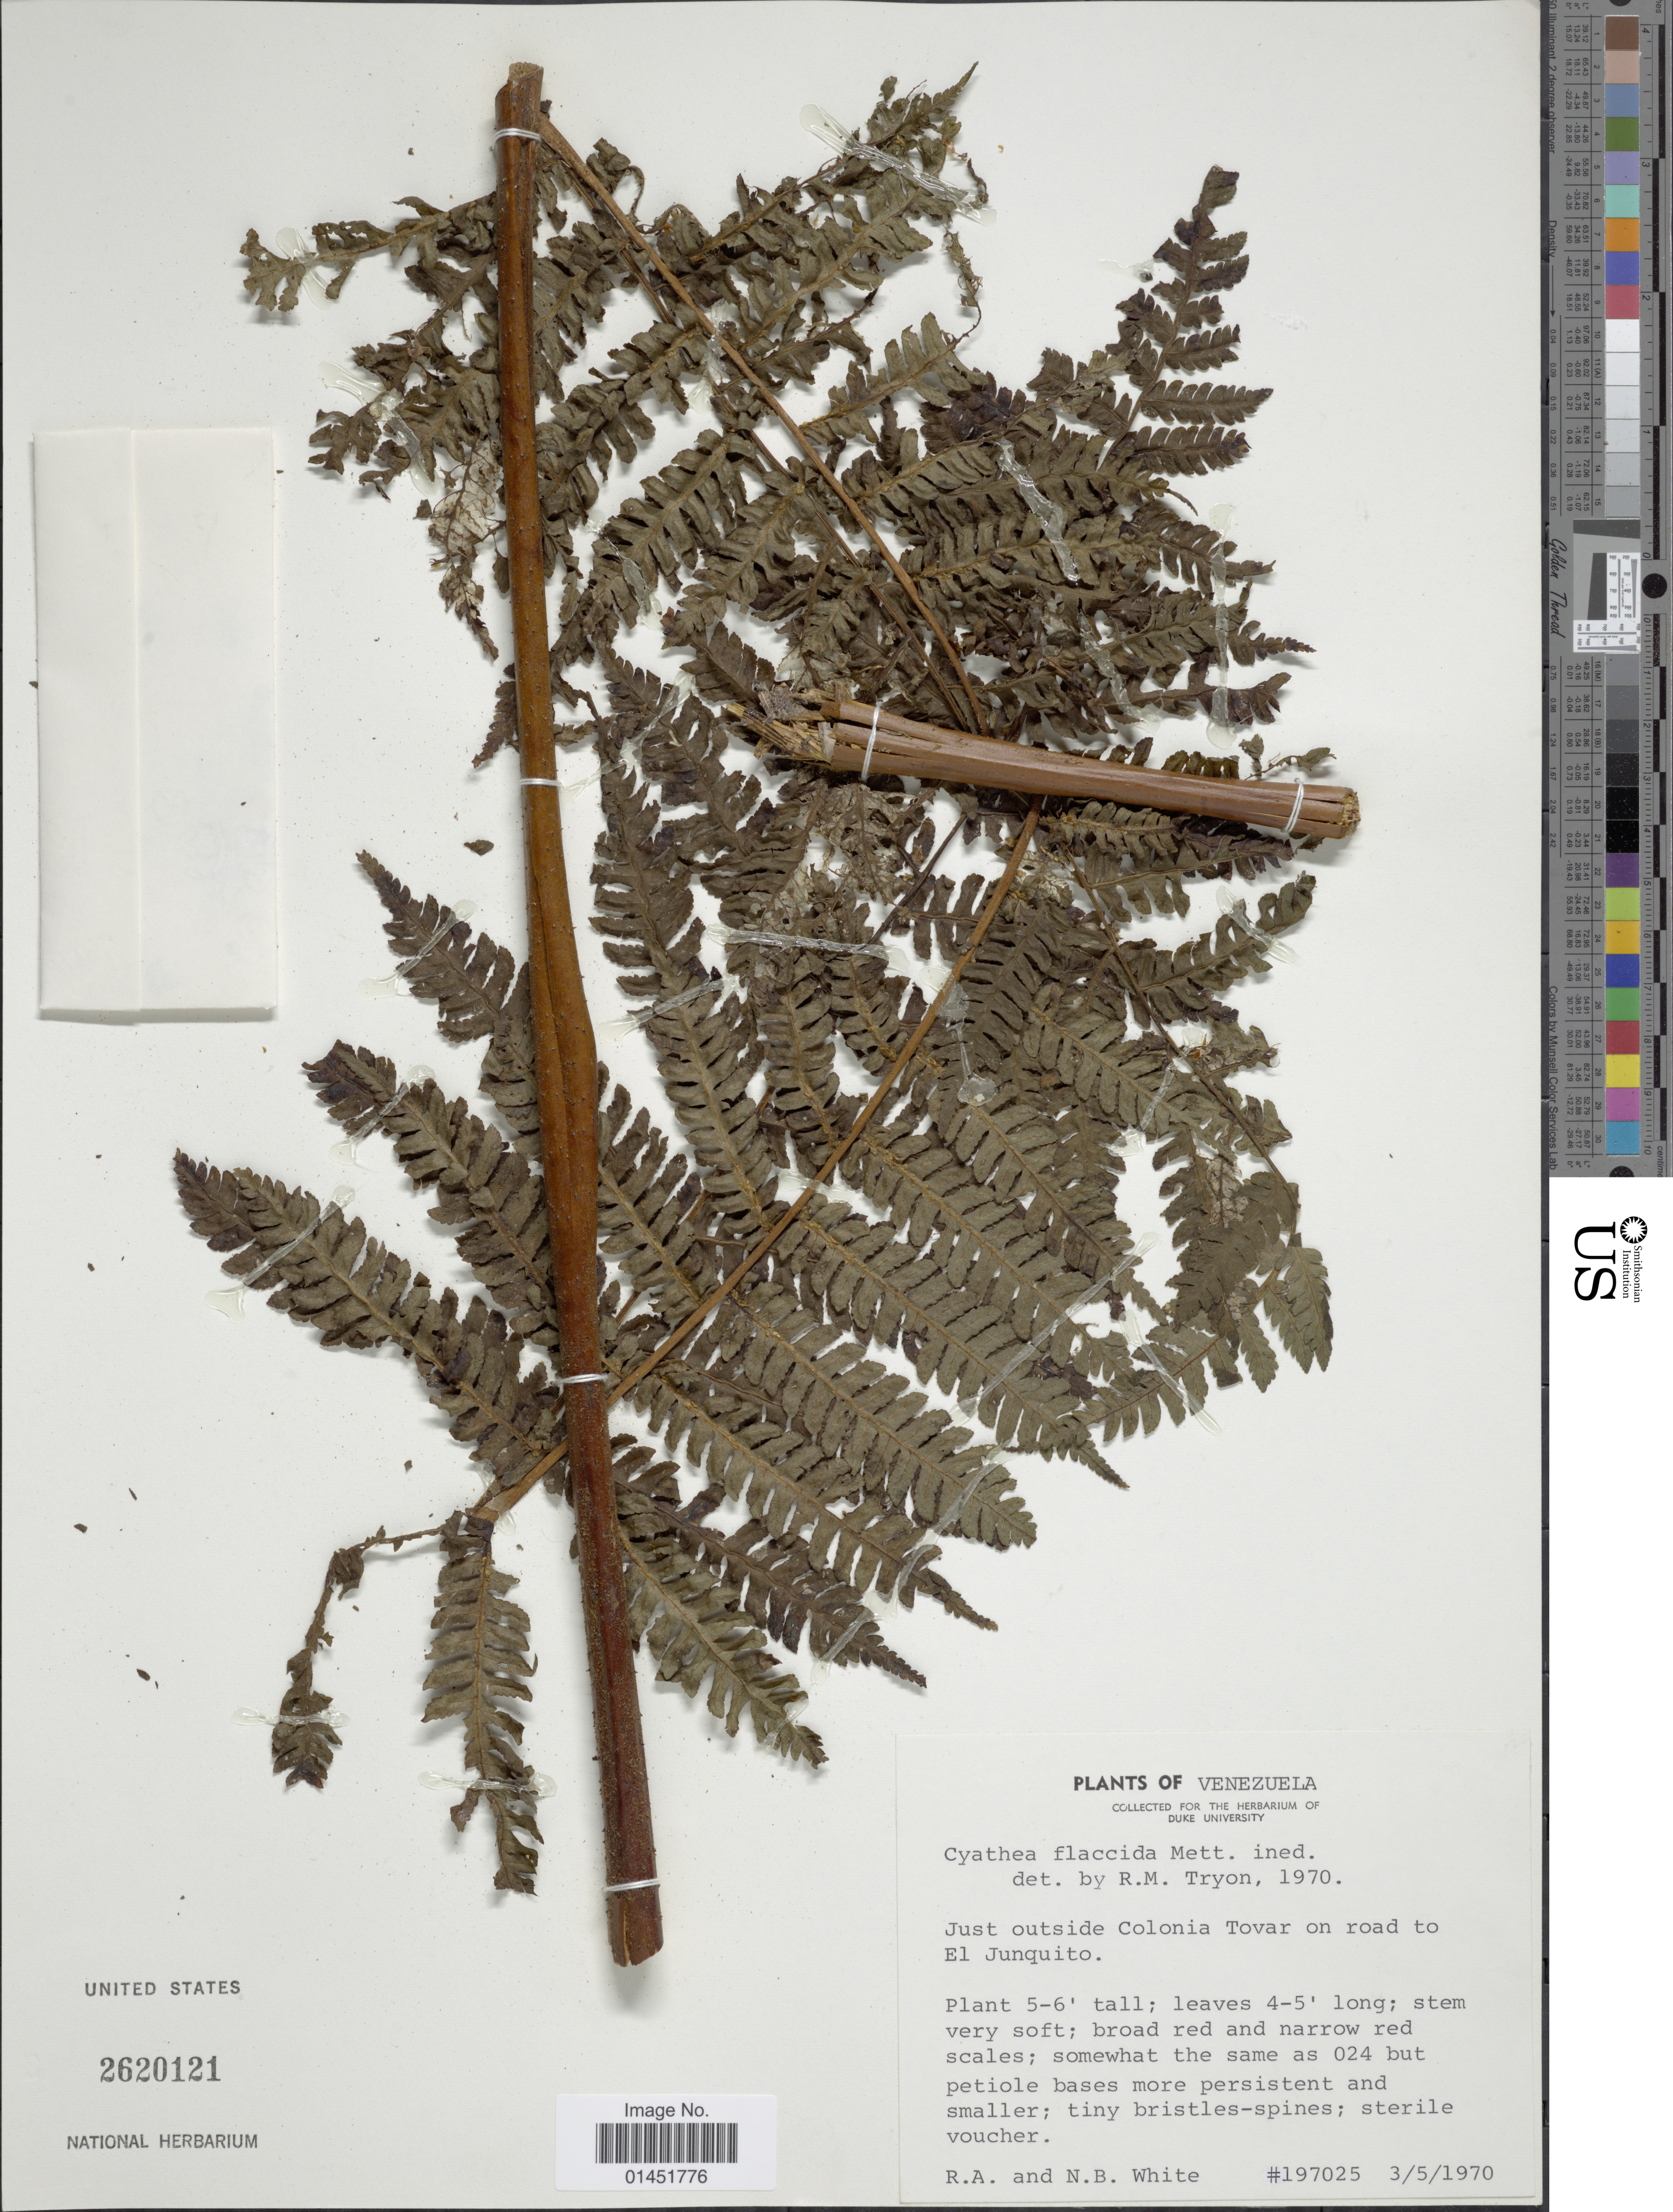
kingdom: Plantae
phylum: Tracheophyta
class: Polypodiopsida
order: Cyatheales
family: Cyatheaceae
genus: Cyathea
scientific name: Cyathea fulva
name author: (M. Martens & Galeotti) Fée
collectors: R. A. White & N. White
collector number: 197025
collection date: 1970-03-05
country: Venezuela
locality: Just outside Colonia Tovar on road to El Junquito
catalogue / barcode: US 2620121